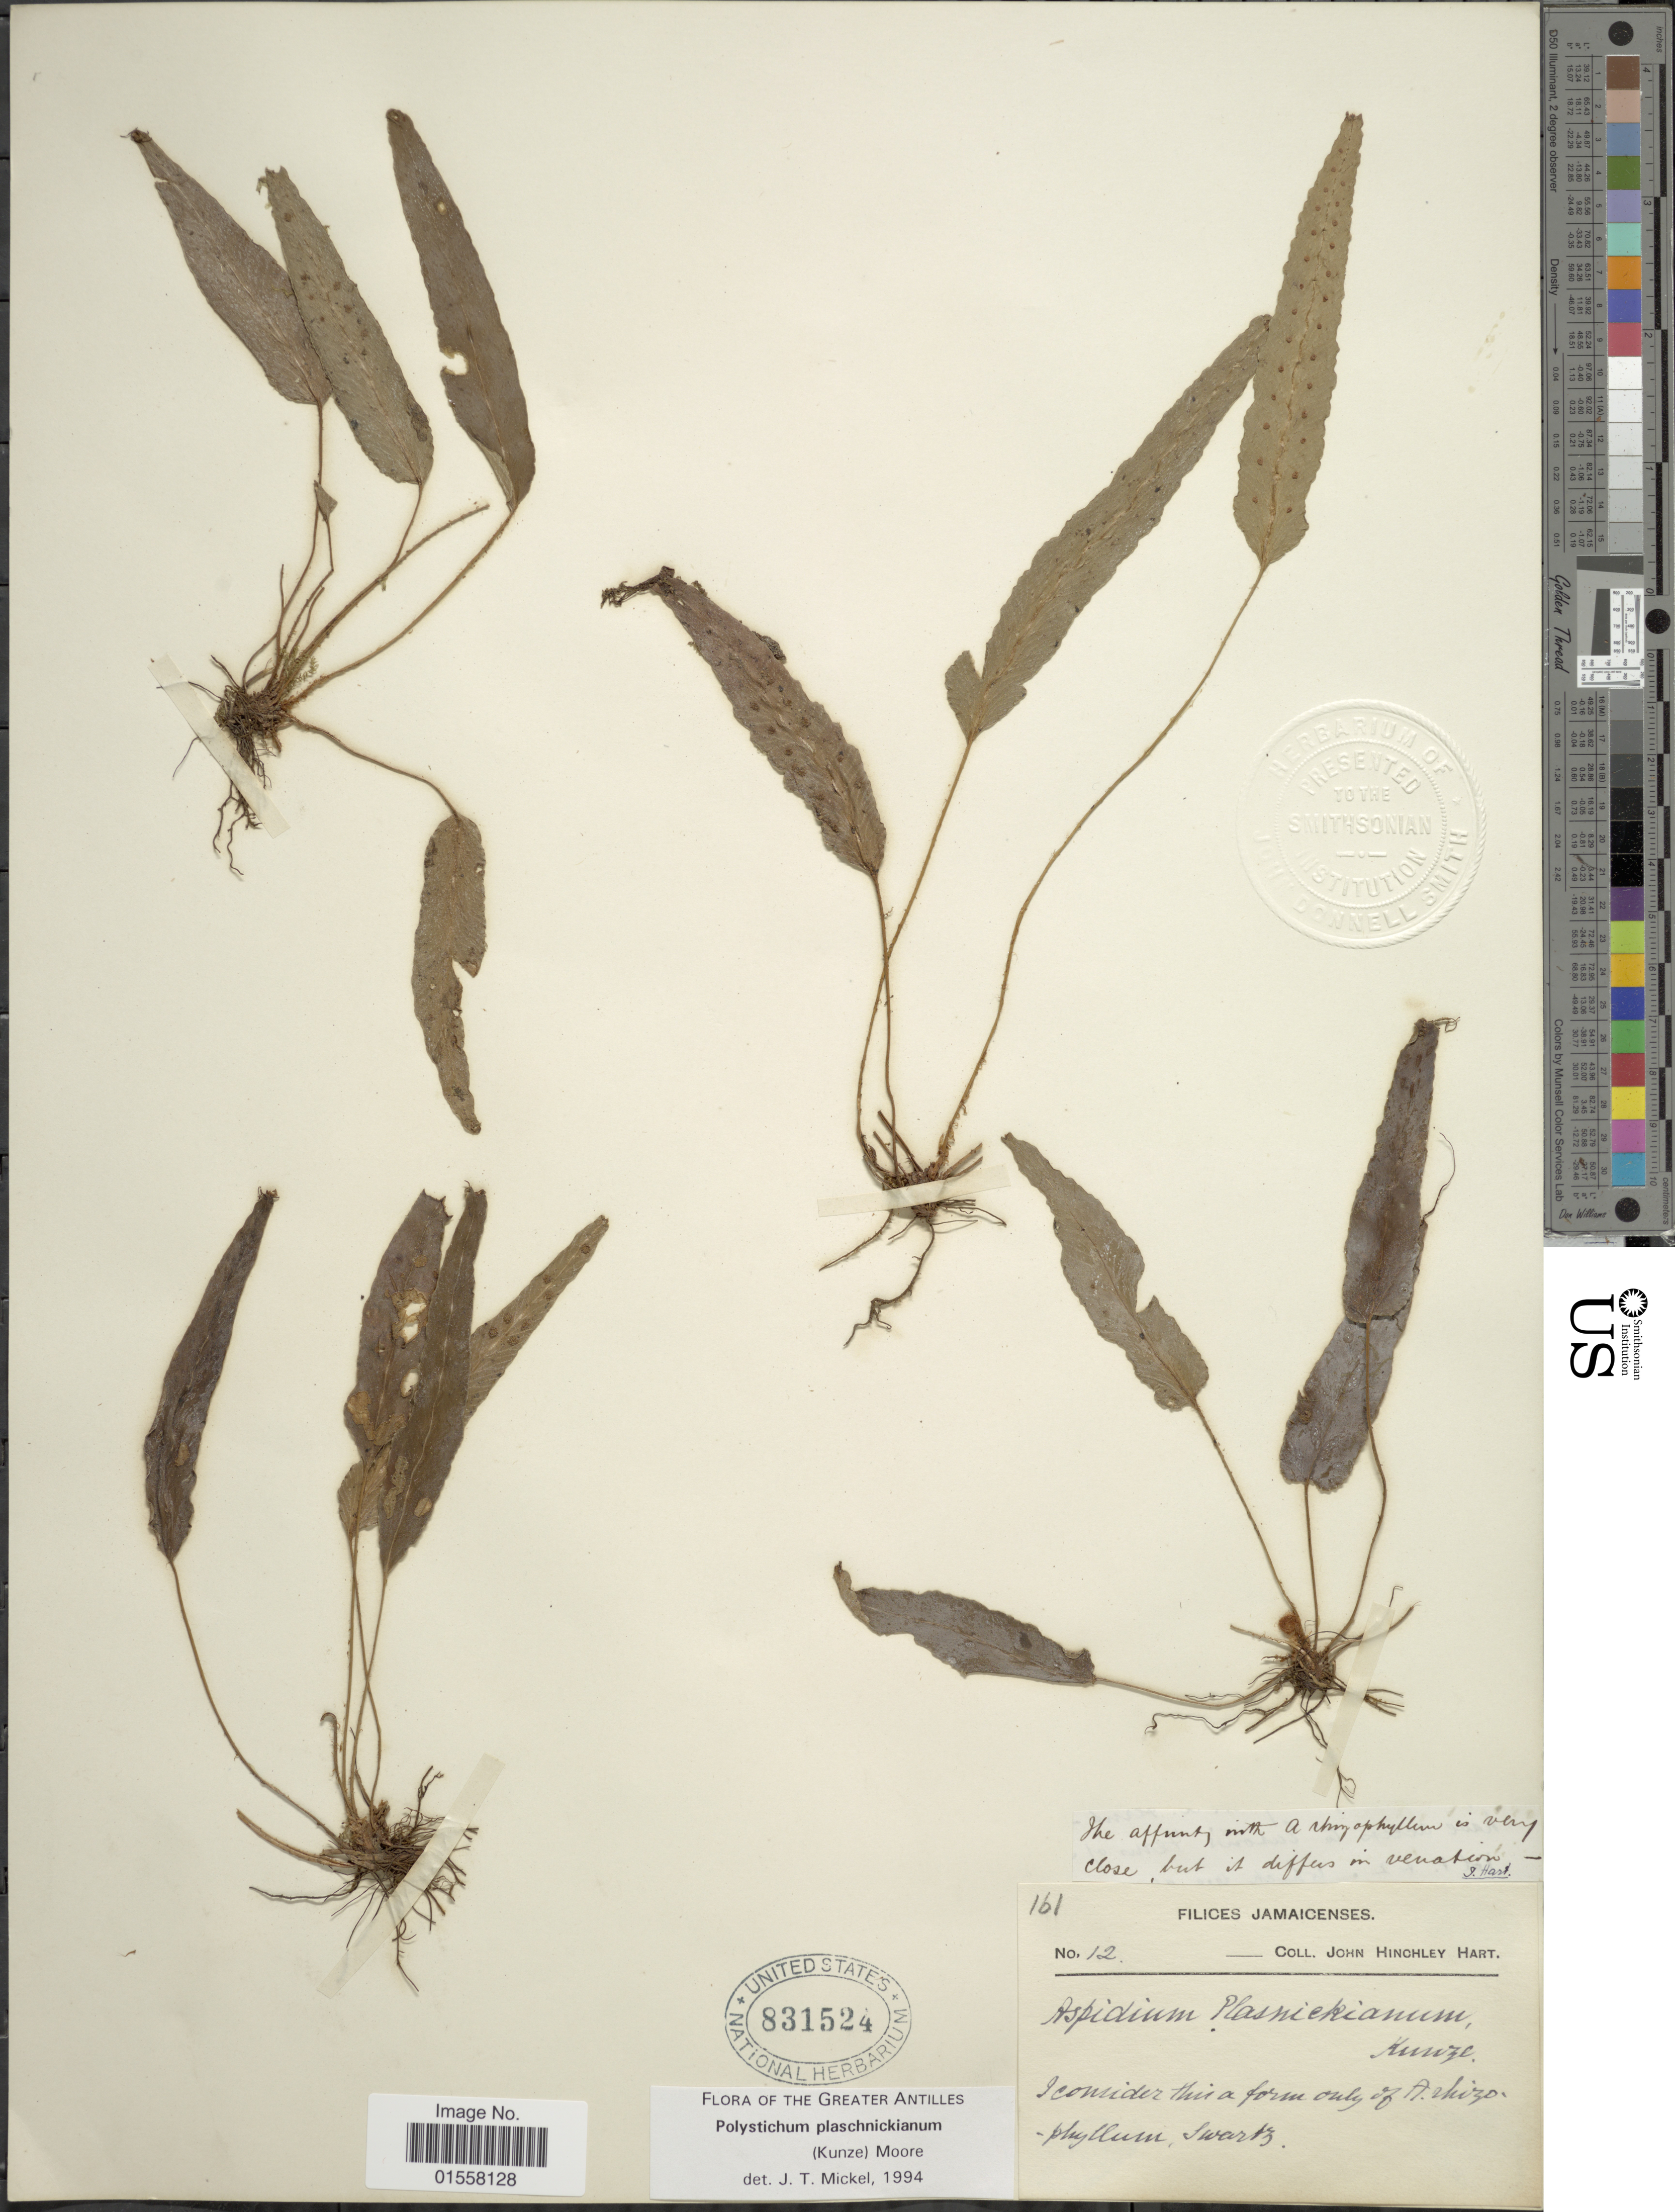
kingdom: Plantae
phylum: Tracheophyta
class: Polypodiopsida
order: Polypodiales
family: Dryopteridaceae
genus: Polystichum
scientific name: Polystichum plaschnickianum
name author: (Kunze) Moore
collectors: J. H. Hart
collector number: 12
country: Jamaica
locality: Jamaicenses.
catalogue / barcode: US 831524